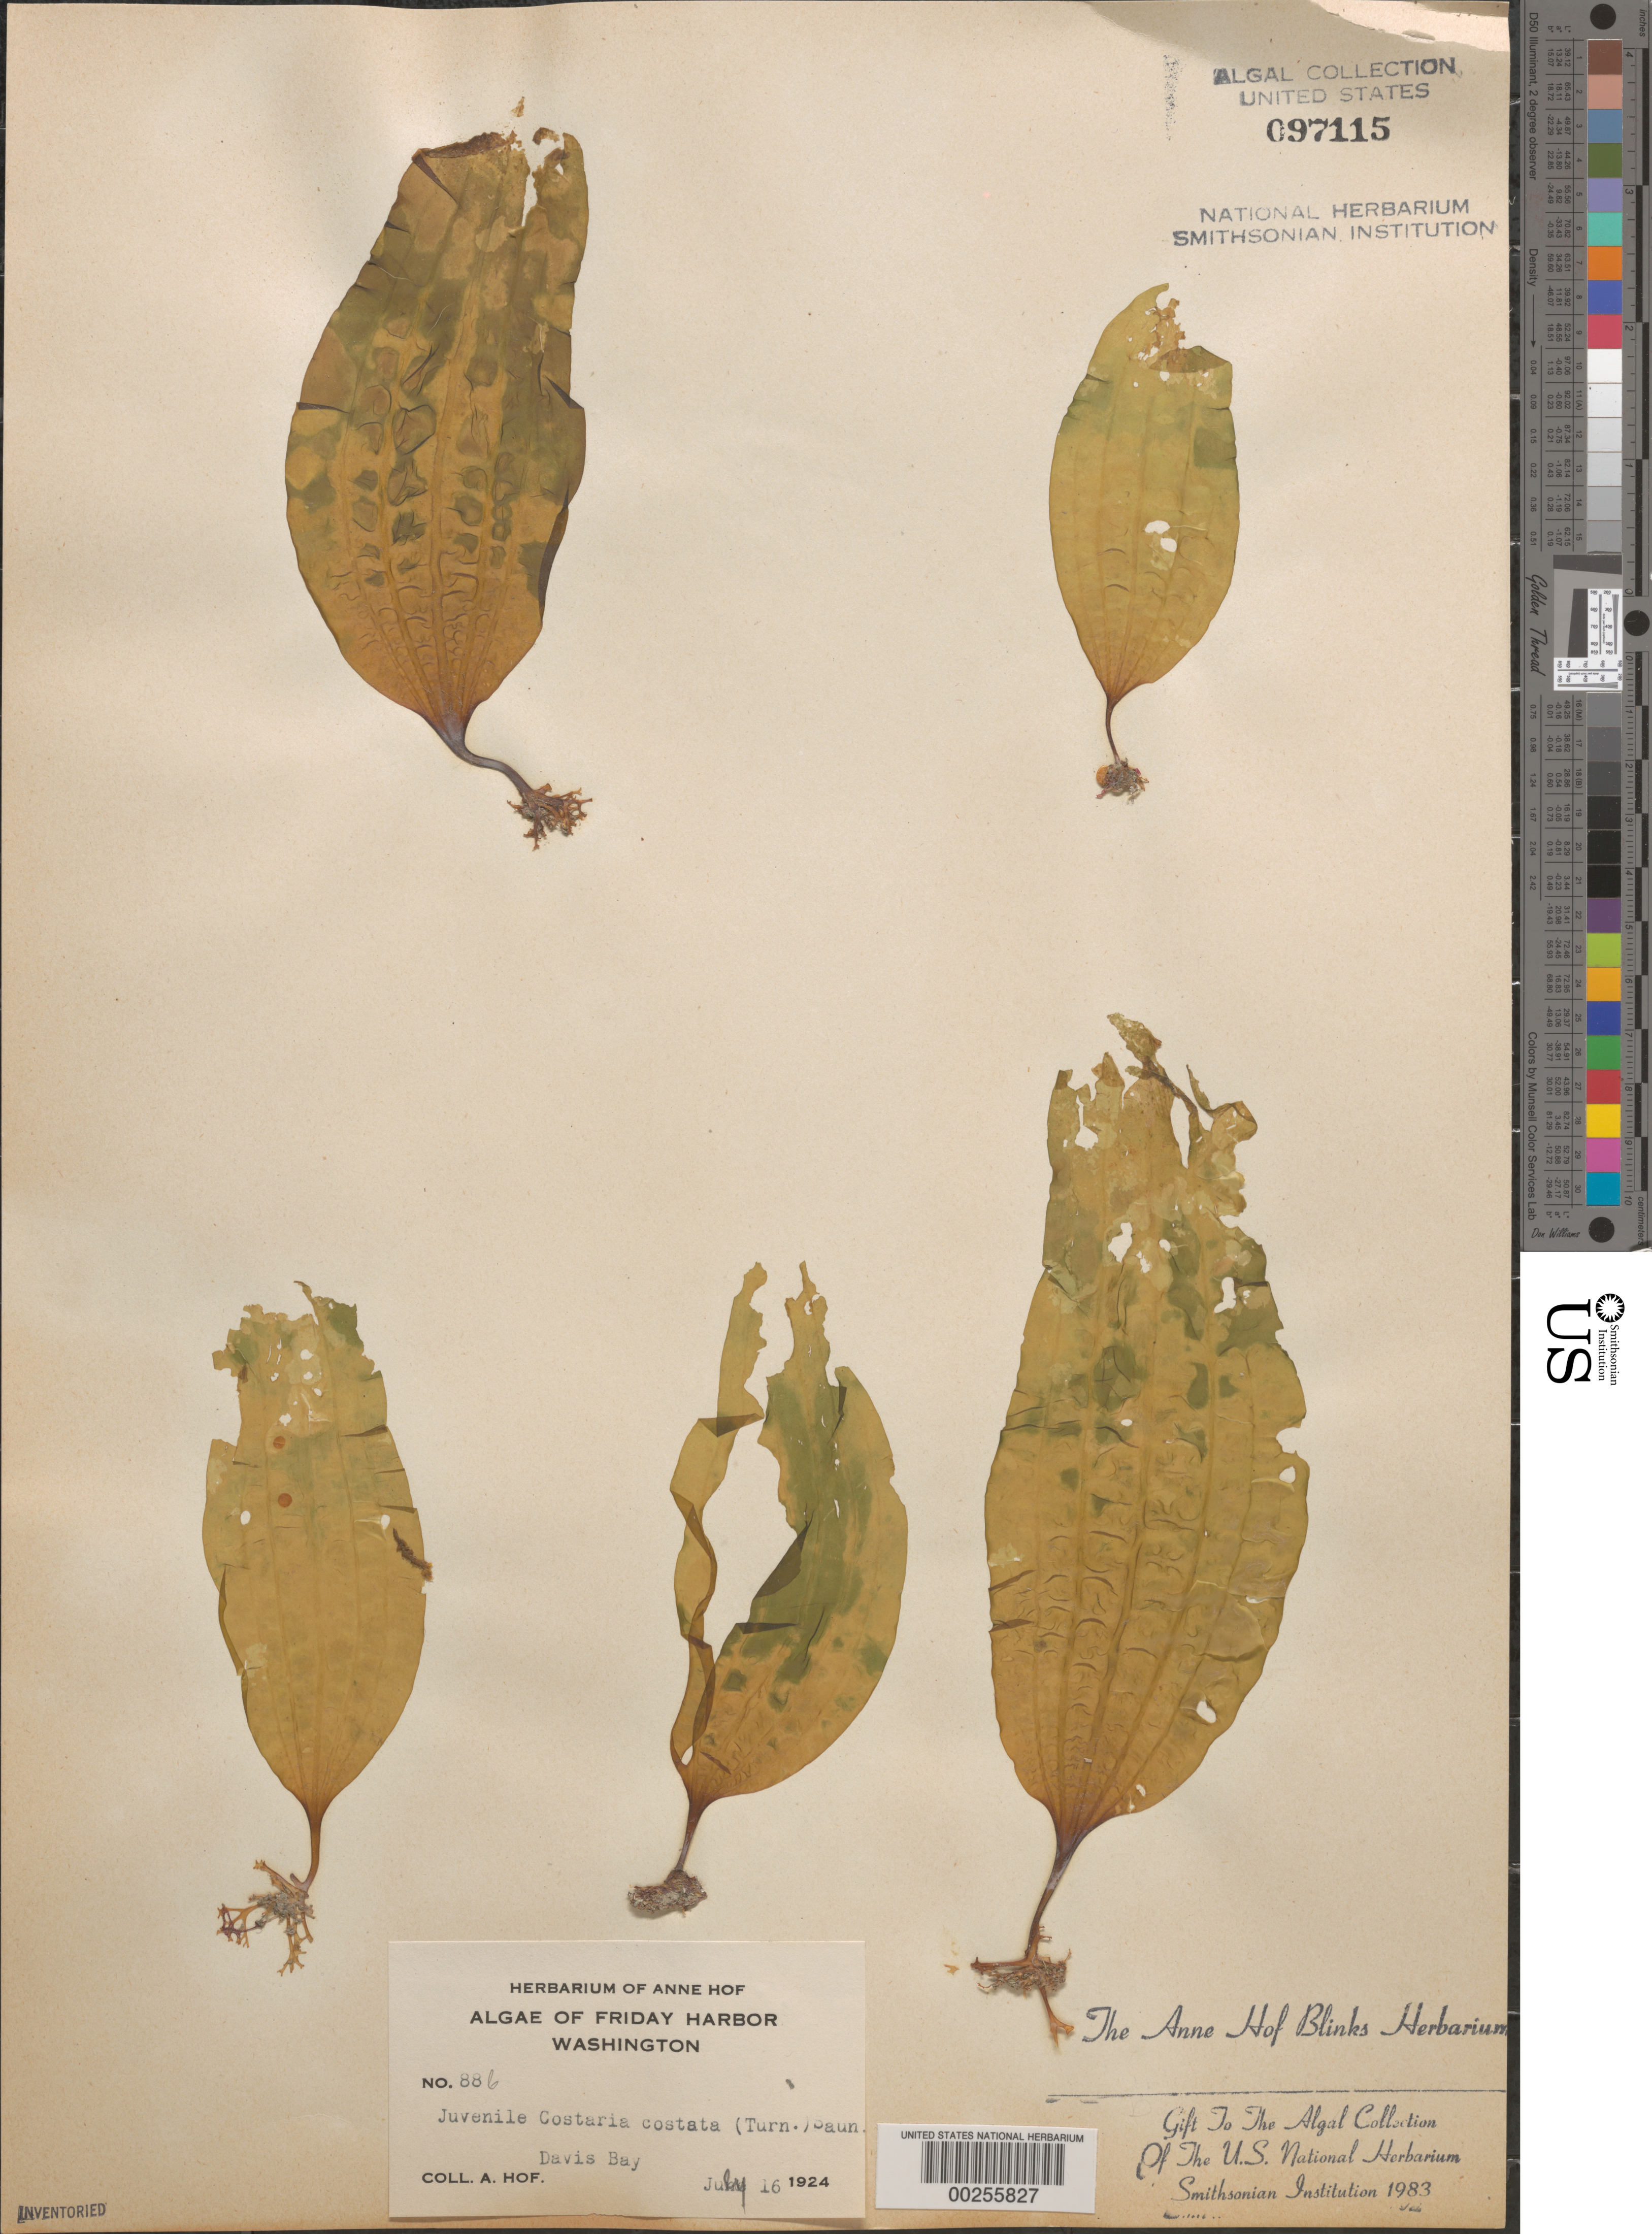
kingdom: Chromista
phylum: Ochrophyta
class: Phaeophyceae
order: Laminariales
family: Costariaceae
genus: Costaria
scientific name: Costaria costata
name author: (C. Agardh) D.A. Saunders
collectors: A. Blinks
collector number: AHB 88b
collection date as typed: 16 Jul 1924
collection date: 1924-07-16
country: United States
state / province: Washington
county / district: San Juan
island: San Juan Island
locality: Davis Bay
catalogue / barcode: US 97115